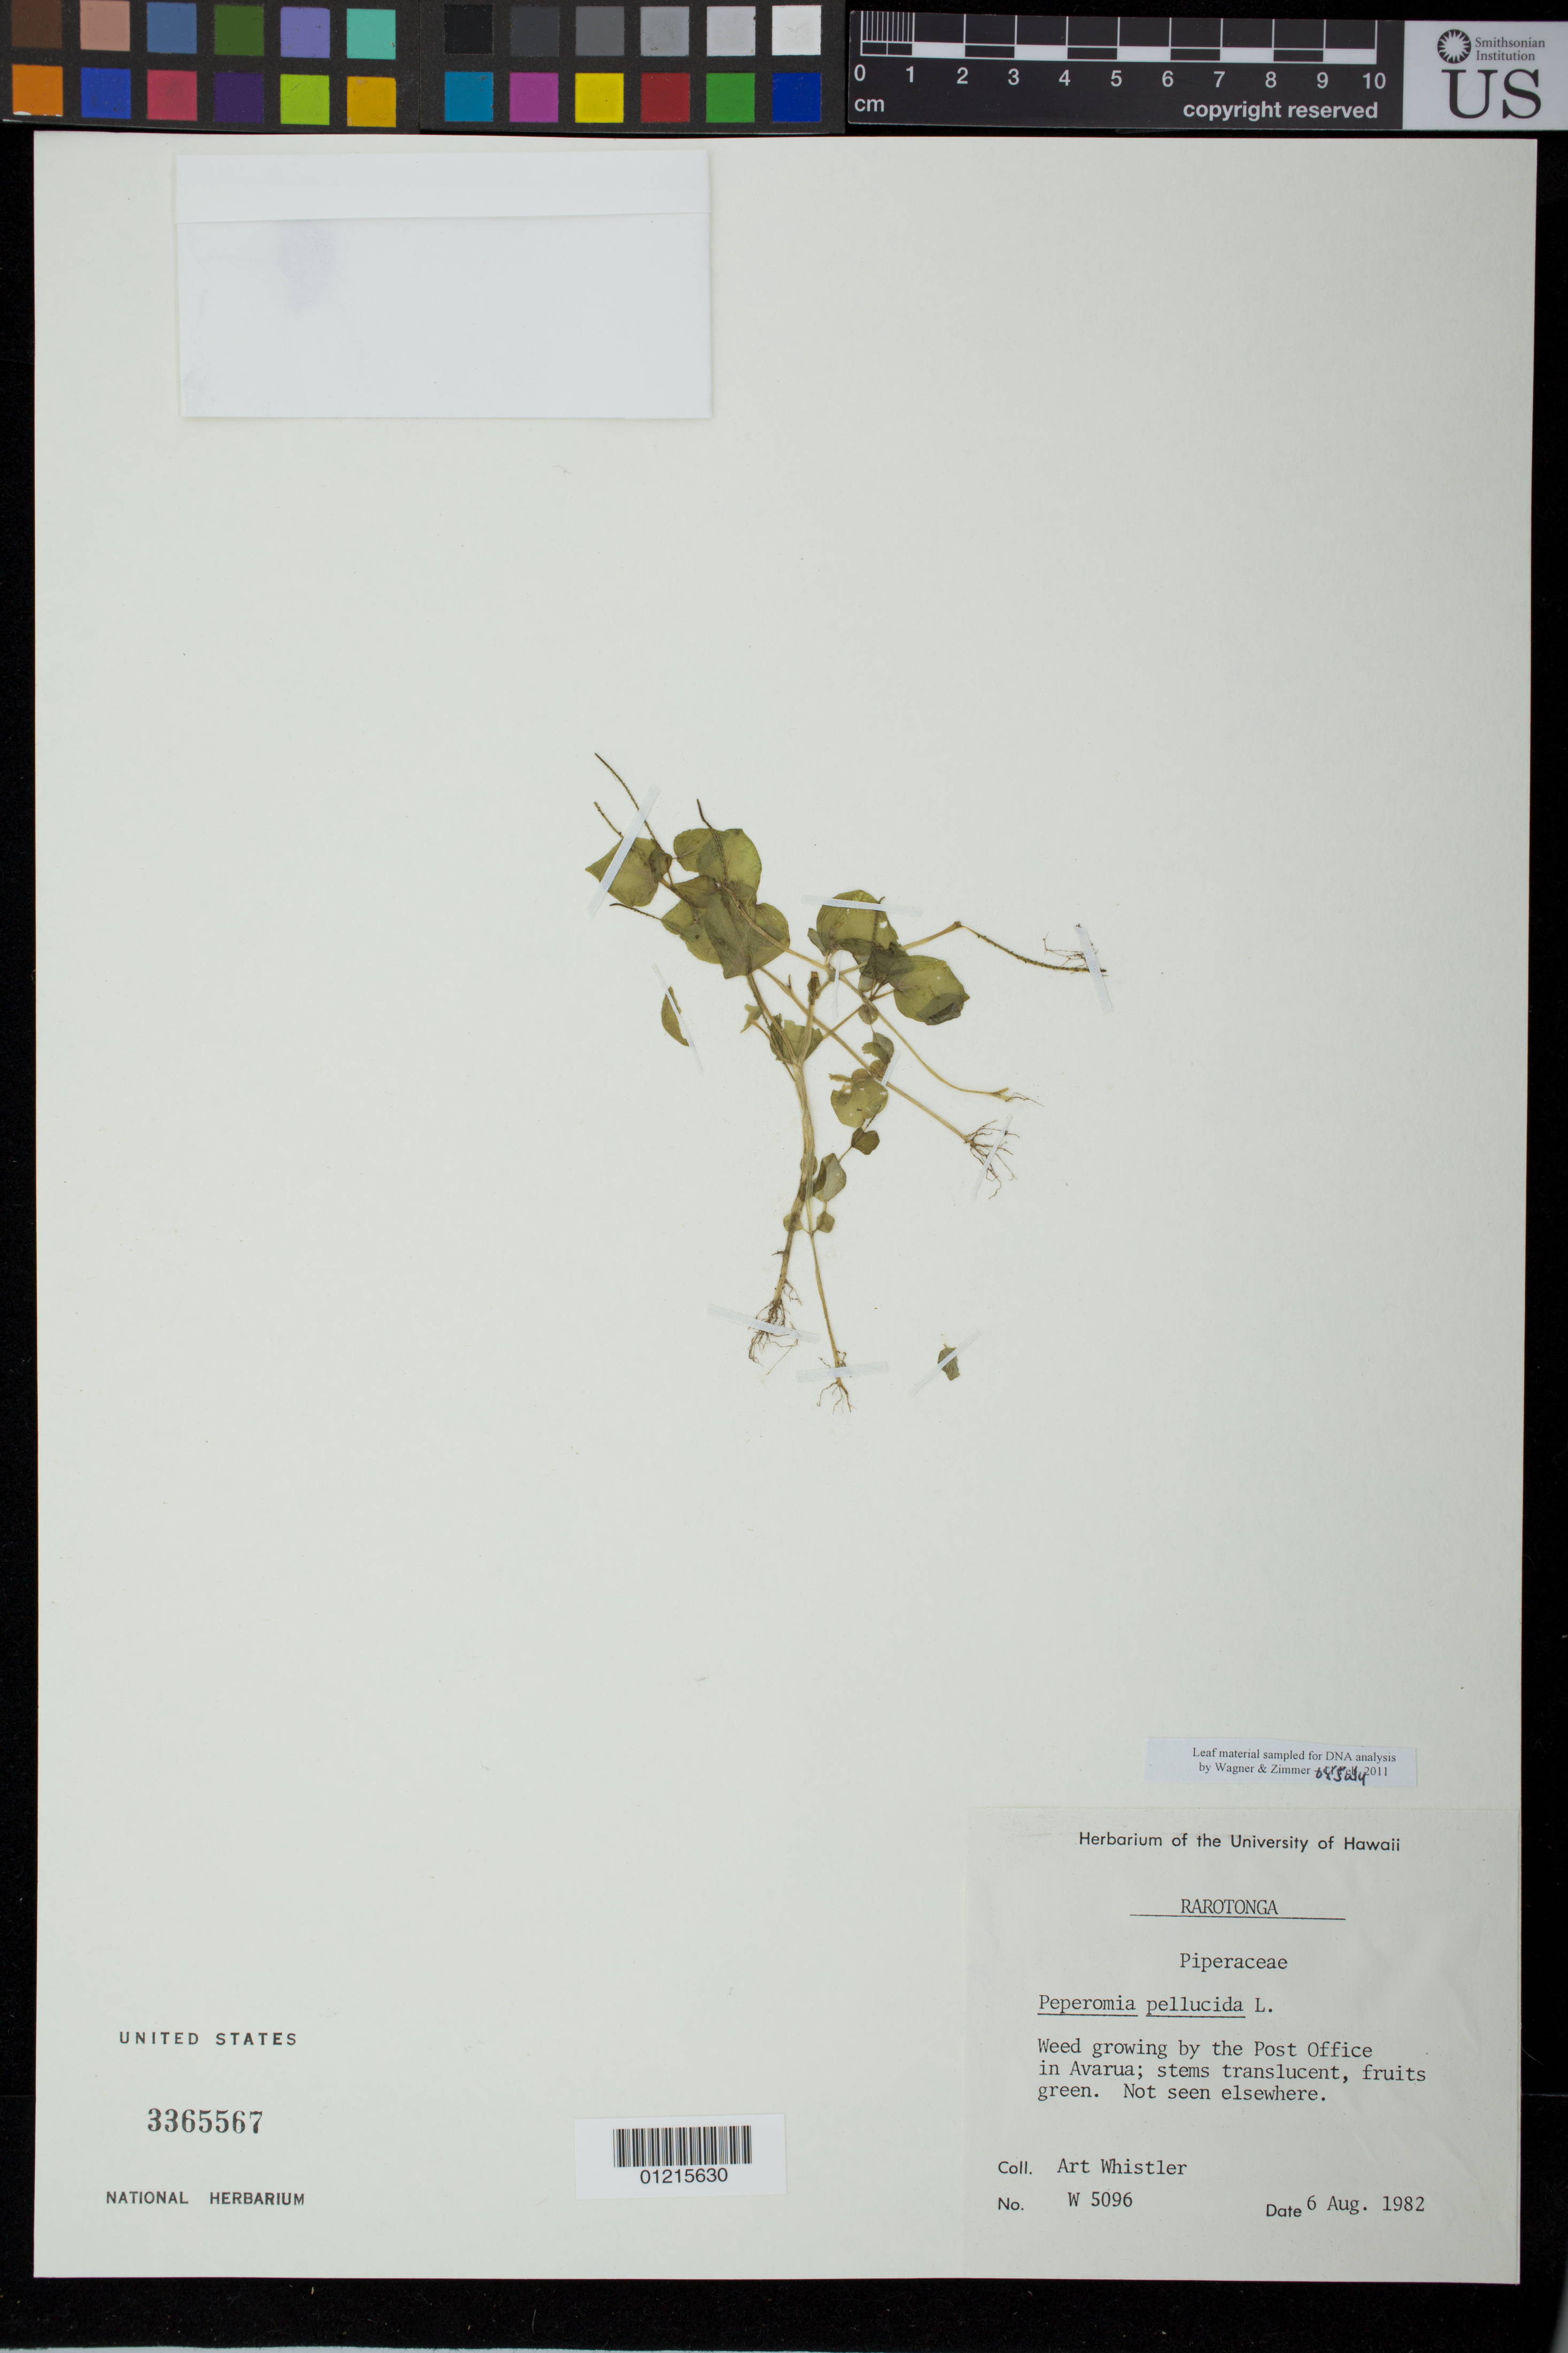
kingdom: Plantae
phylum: Tracheophyta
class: Magnoliopsida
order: Piperales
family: Piperaceae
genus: Peperomia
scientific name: Peperomia pellucida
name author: (L.) Kunth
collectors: A. Whistler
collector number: W 5096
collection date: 1982-08-06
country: Cook Islands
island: Rarotonga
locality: Growing by the post office in Avarua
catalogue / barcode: US 3365567